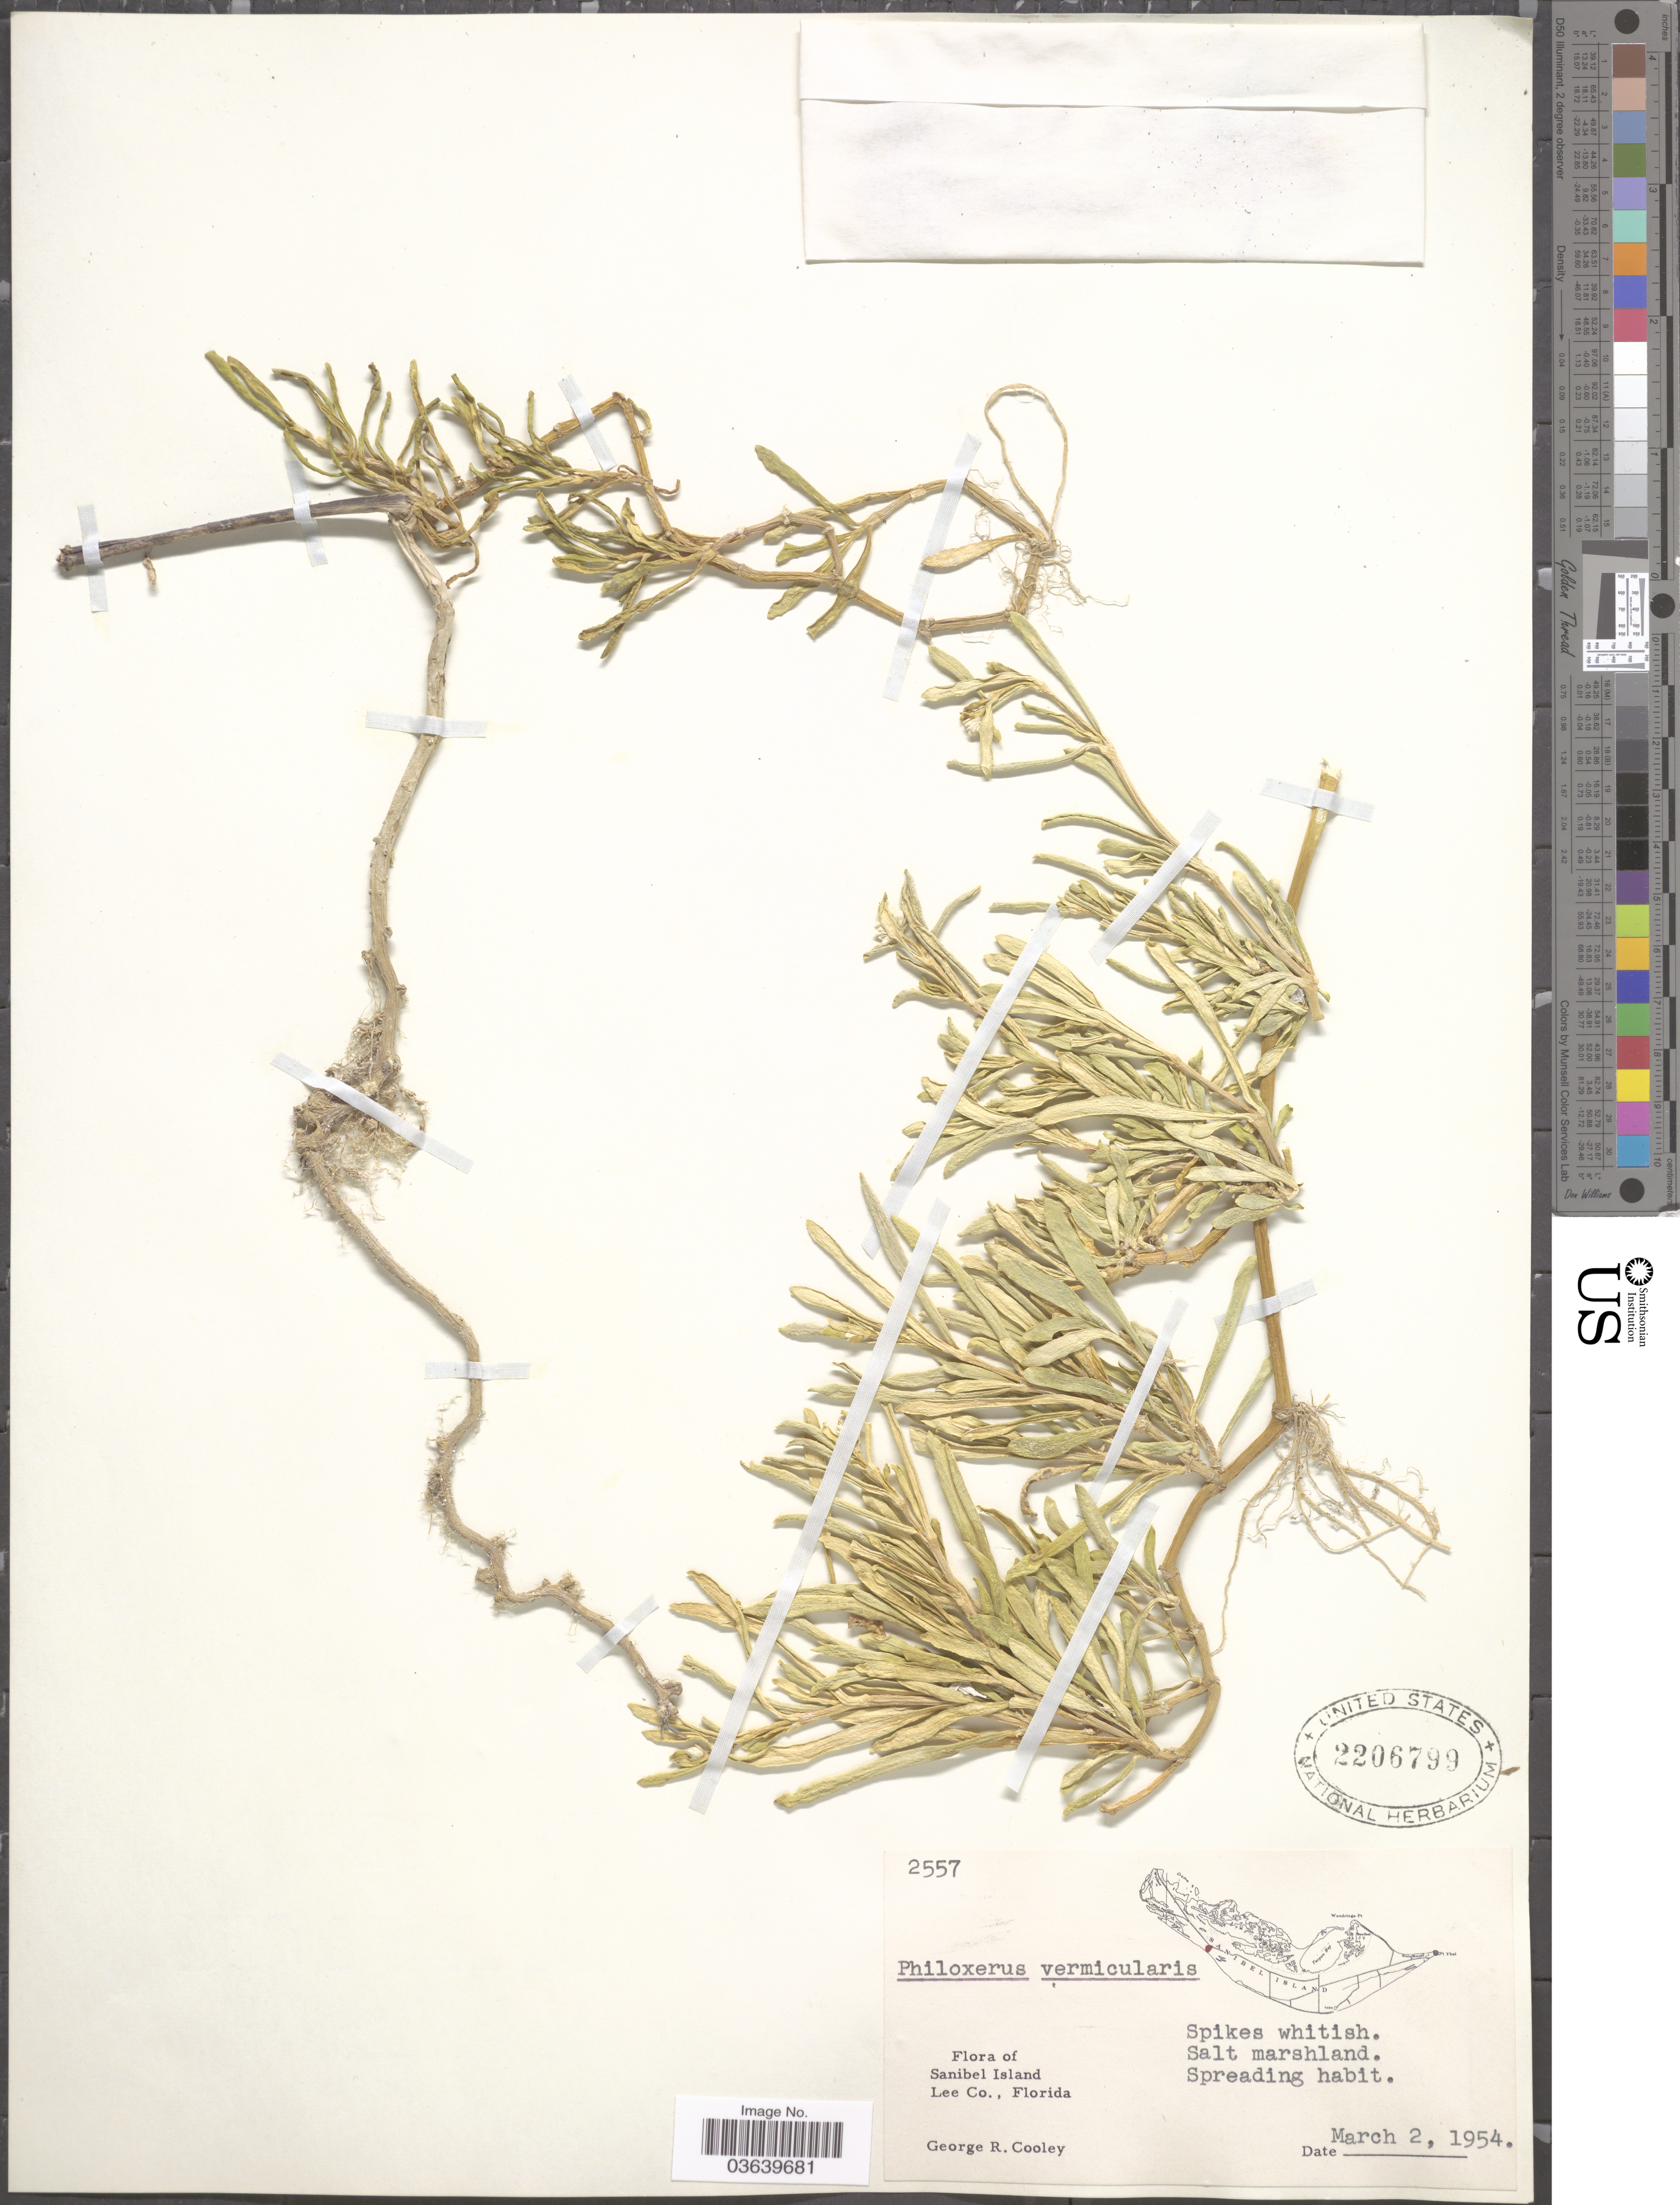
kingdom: Plantae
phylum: Tracheophyta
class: Magnoliopsida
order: Caryophyllales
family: Amaranthaceae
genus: Gomphrena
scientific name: Gomphrena vermicularis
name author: L.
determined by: Strong, Mark T., (BOT), Smithsonian Institution - National Museum of Natural History (UNITED STATES)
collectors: G. R. Cooley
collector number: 2557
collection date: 1954-03-02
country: United States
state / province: Florida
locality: Sanibel Island, Lee Co.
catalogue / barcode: US 2206799